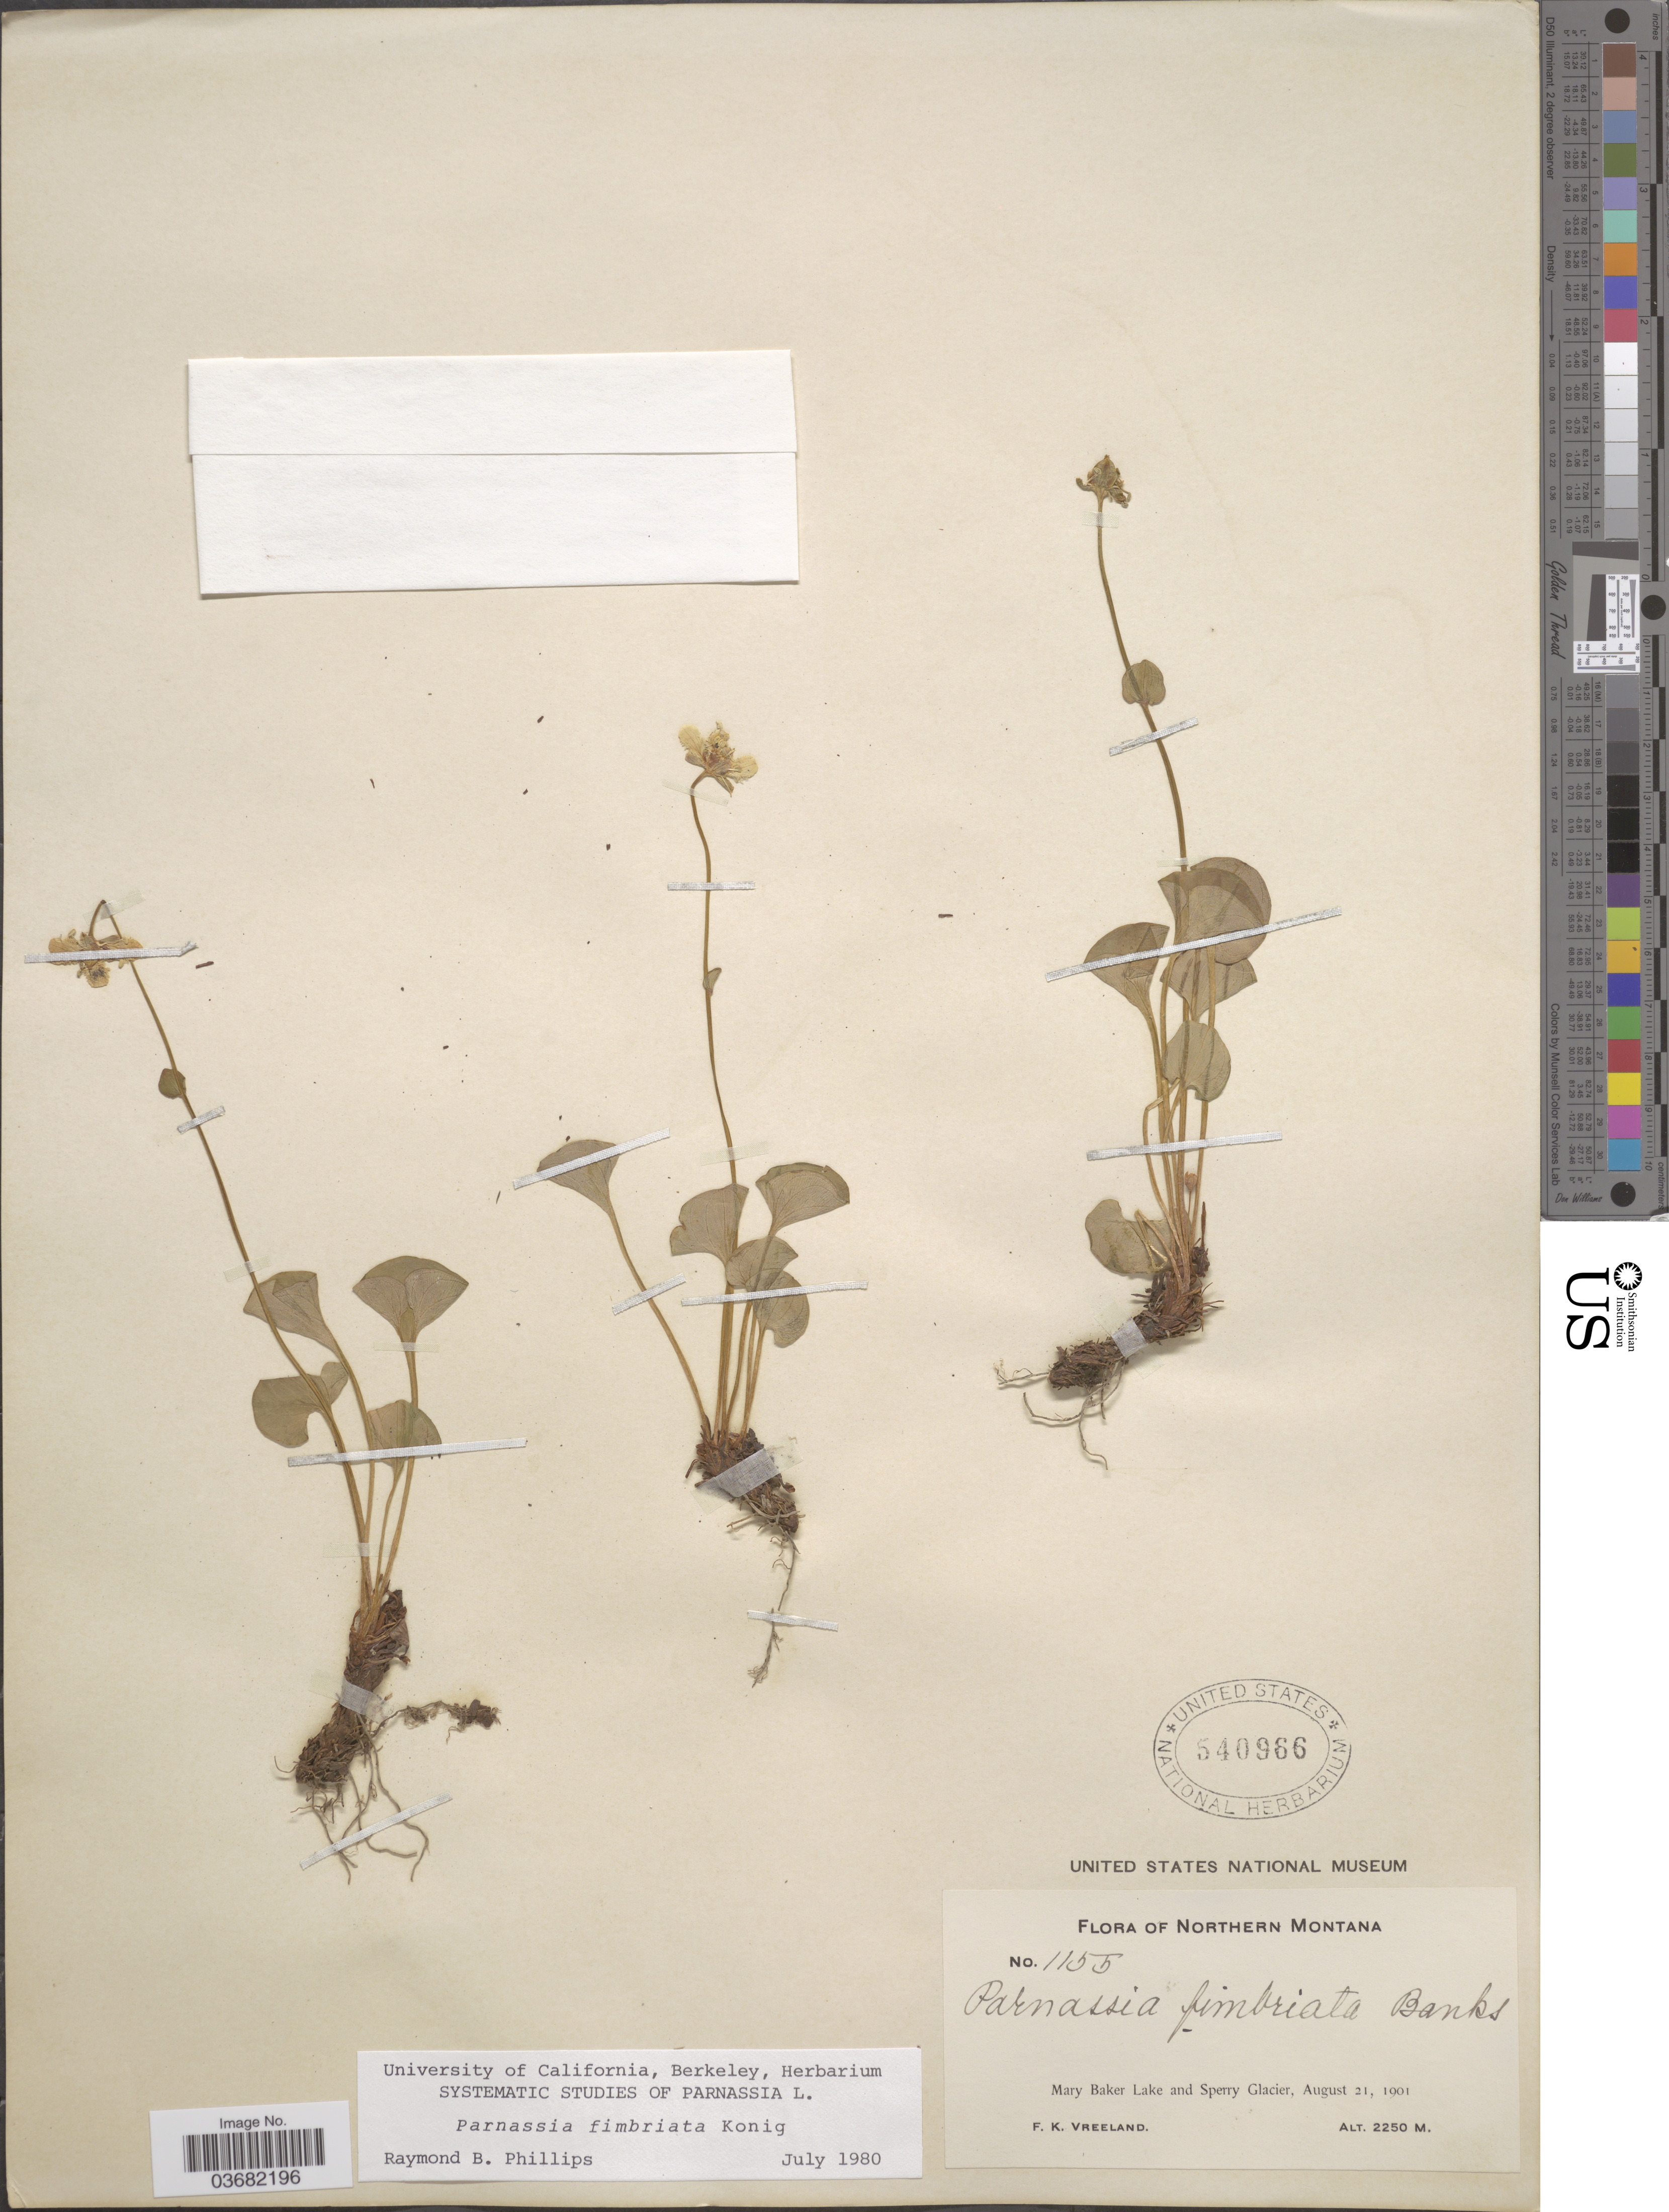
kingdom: Plantae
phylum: Tracheophyta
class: Magnoliopsida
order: Celastrales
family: Parnassiaceae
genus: Parnassia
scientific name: Parnassia fimbriata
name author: K.D. Koenig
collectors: F. Vreeland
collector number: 1155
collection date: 1901-08-21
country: United States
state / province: Montana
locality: Northern Montana. Mary Baker Lake and Sperry Glacier.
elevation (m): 2250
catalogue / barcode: US 540966